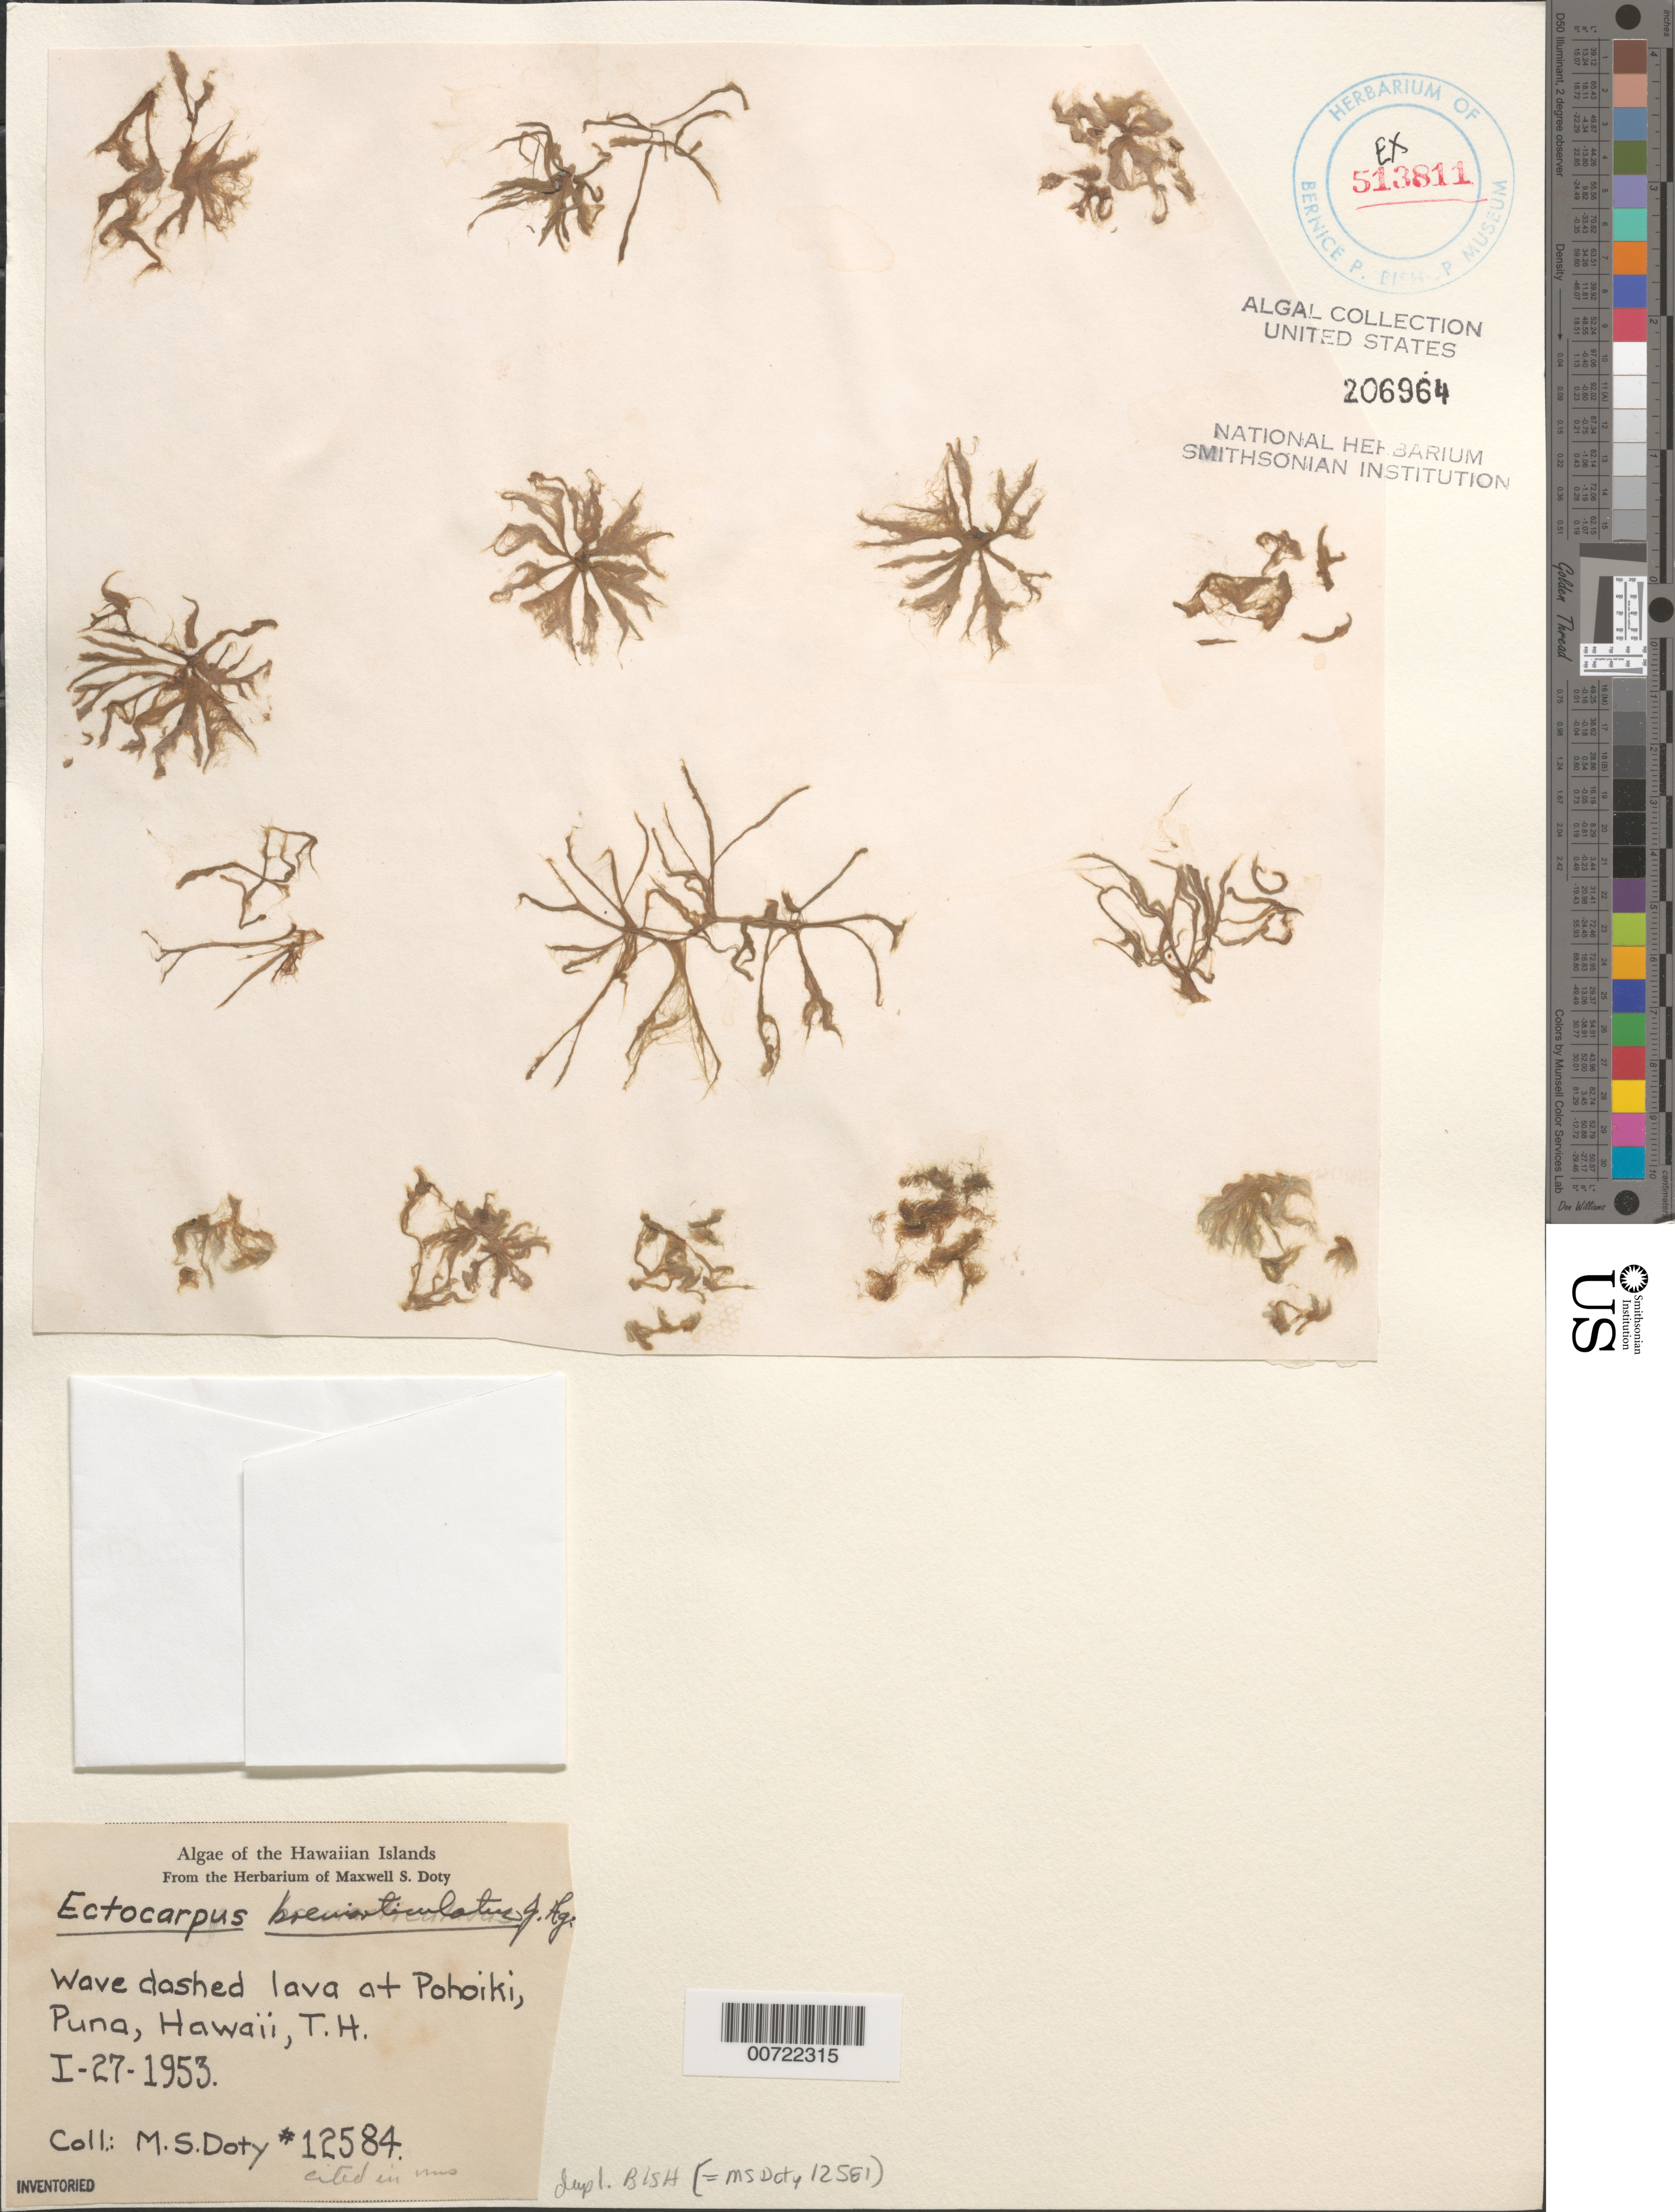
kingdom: Chromista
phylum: Ochrophyta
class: Phaeophyceae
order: Scytothamnales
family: Asteronemataceae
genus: Asteronema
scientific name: Asteronema breviarticulatum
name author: (J. Agardh) Ouriques & Bouzon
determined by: Algae name updating Project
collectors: M. S. Doty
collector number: MSD 12584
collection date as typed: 27 Jan 1953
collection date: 1953-01-27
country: United States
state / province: Hawaii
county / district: Hawaii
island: Hawaii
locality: Pohoiki, Puna District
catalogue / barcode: US 206964